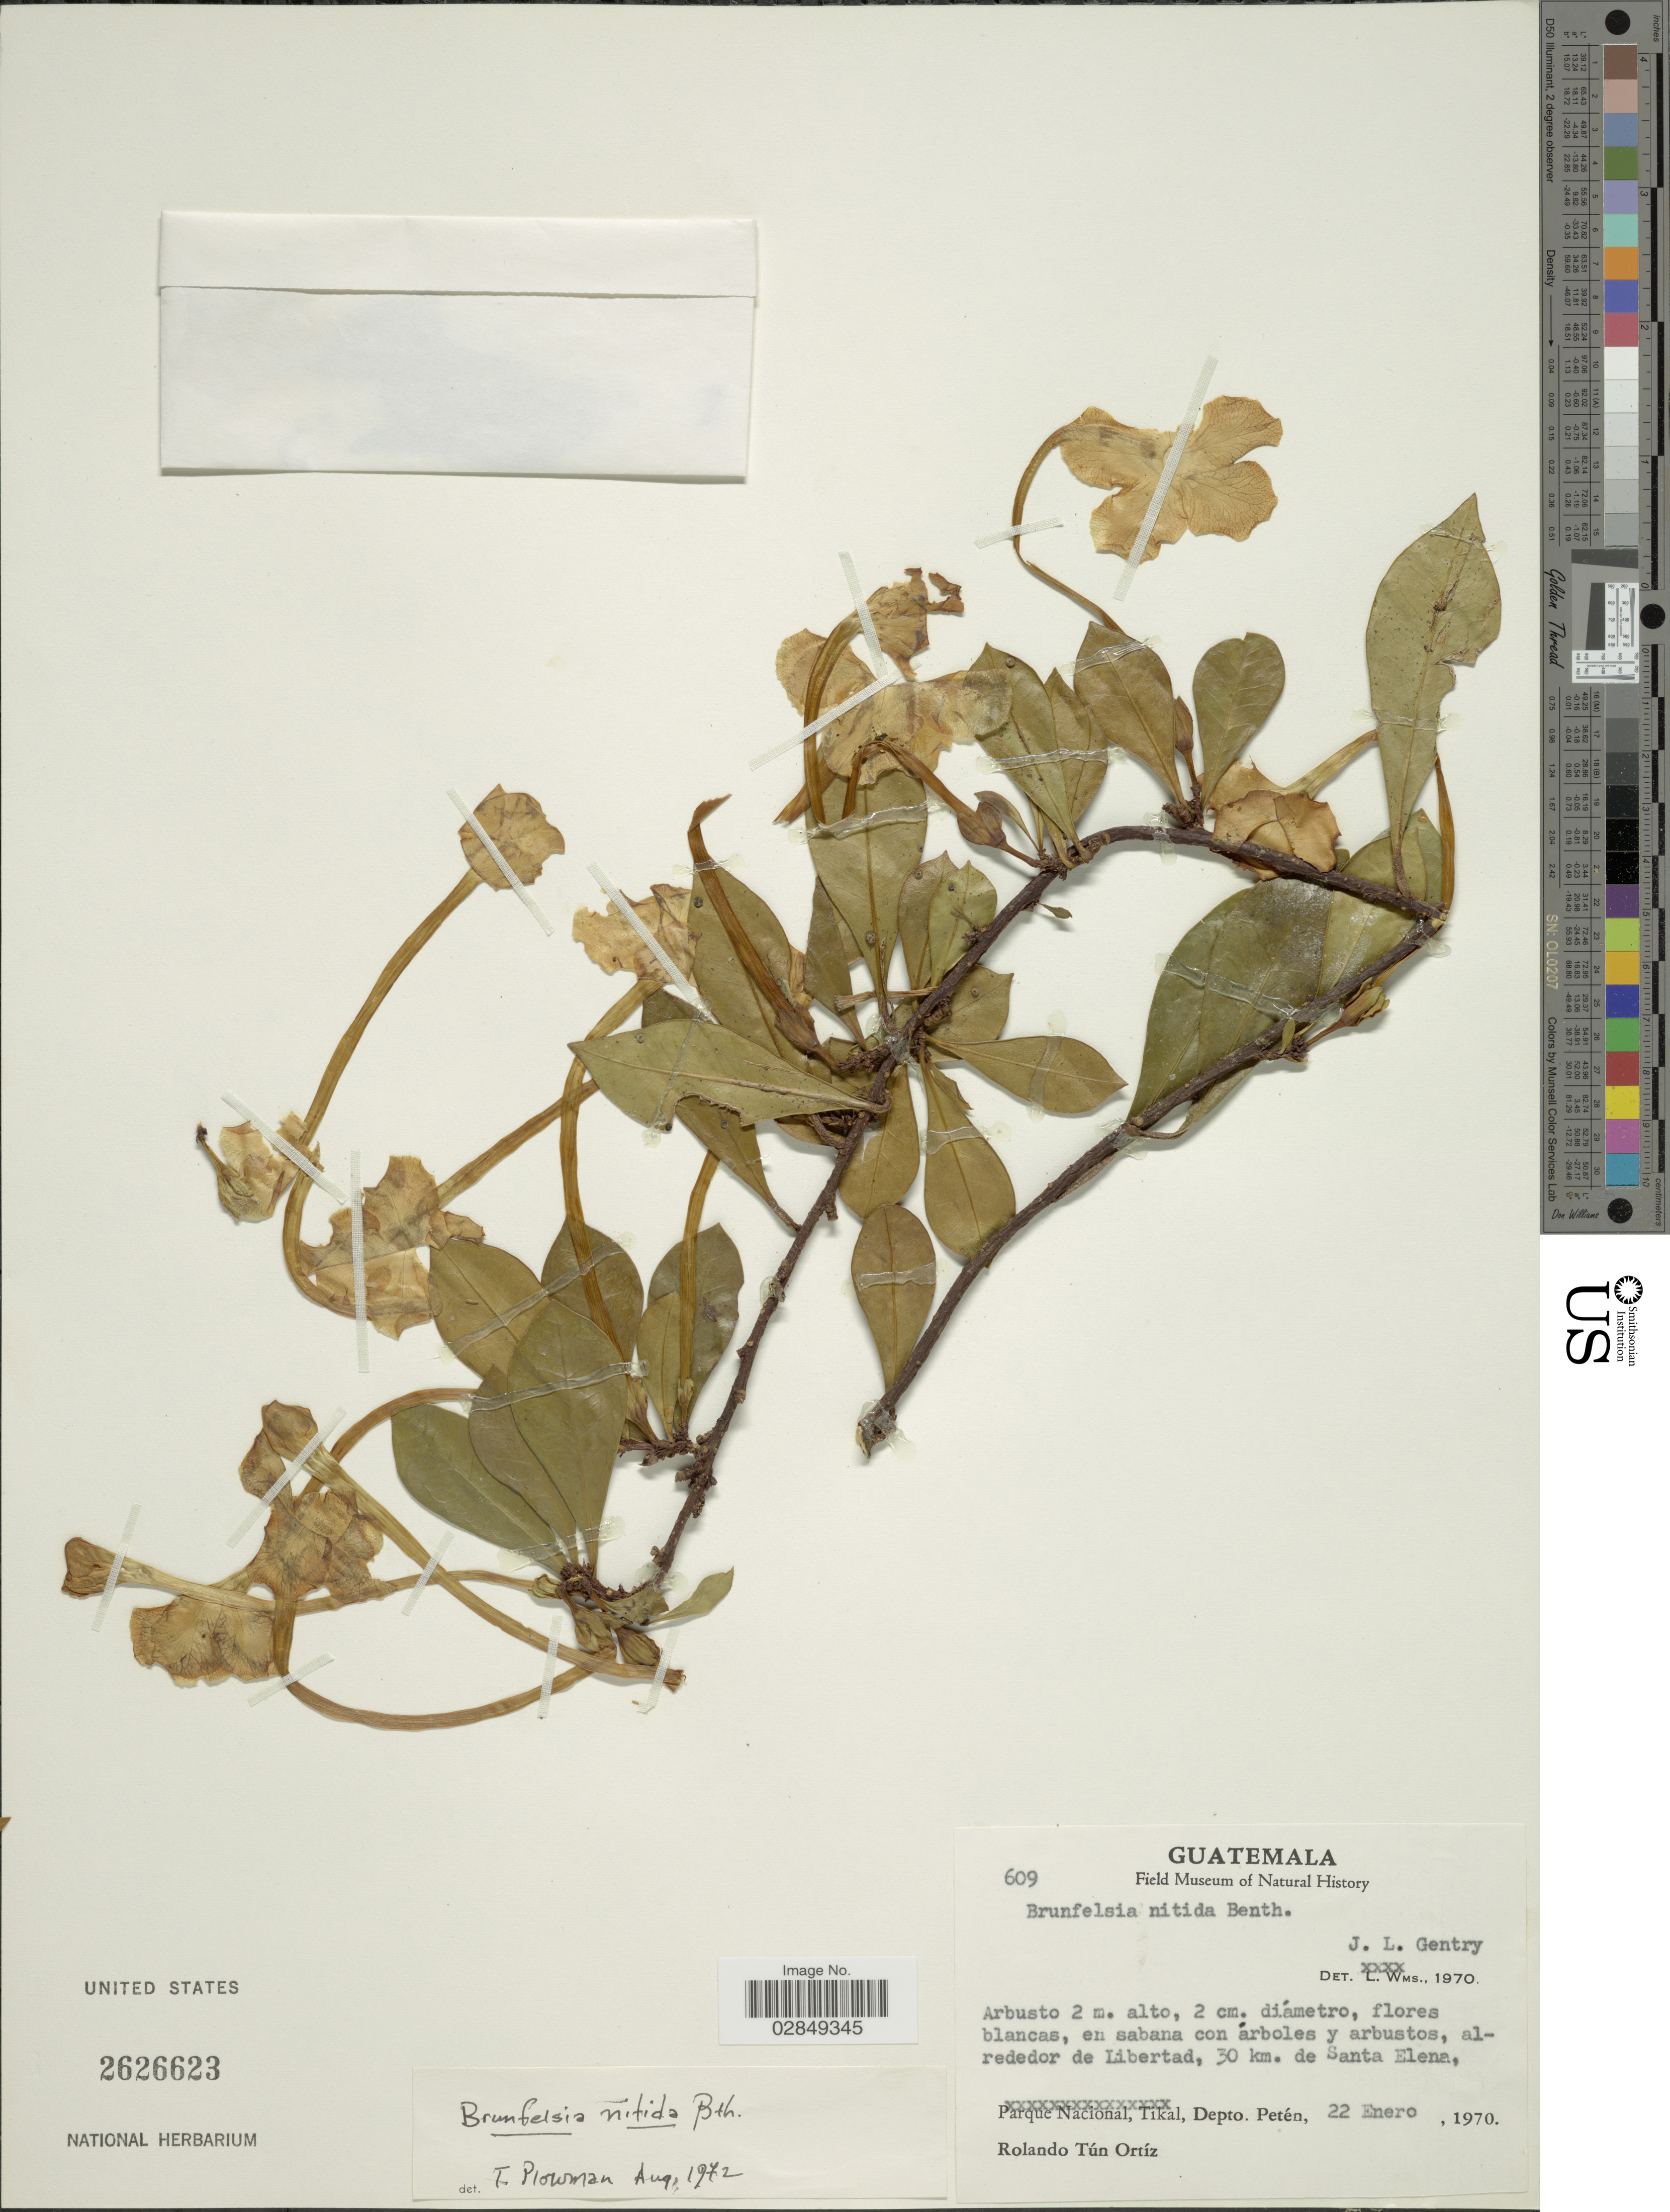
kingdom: Plantae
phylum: Tracheophyta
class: Magnoliopsida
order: Solanales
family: Solanaceae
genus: Brunfelsia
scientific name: Brunfelsia nitida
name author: Benth.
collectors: R. T. Ortíz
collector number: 609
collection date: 1970-01-22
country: Guatemala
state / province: El Petén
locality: Alrededor de Libertad, 30 km. de Santa Elena.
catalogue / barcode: US 2626623